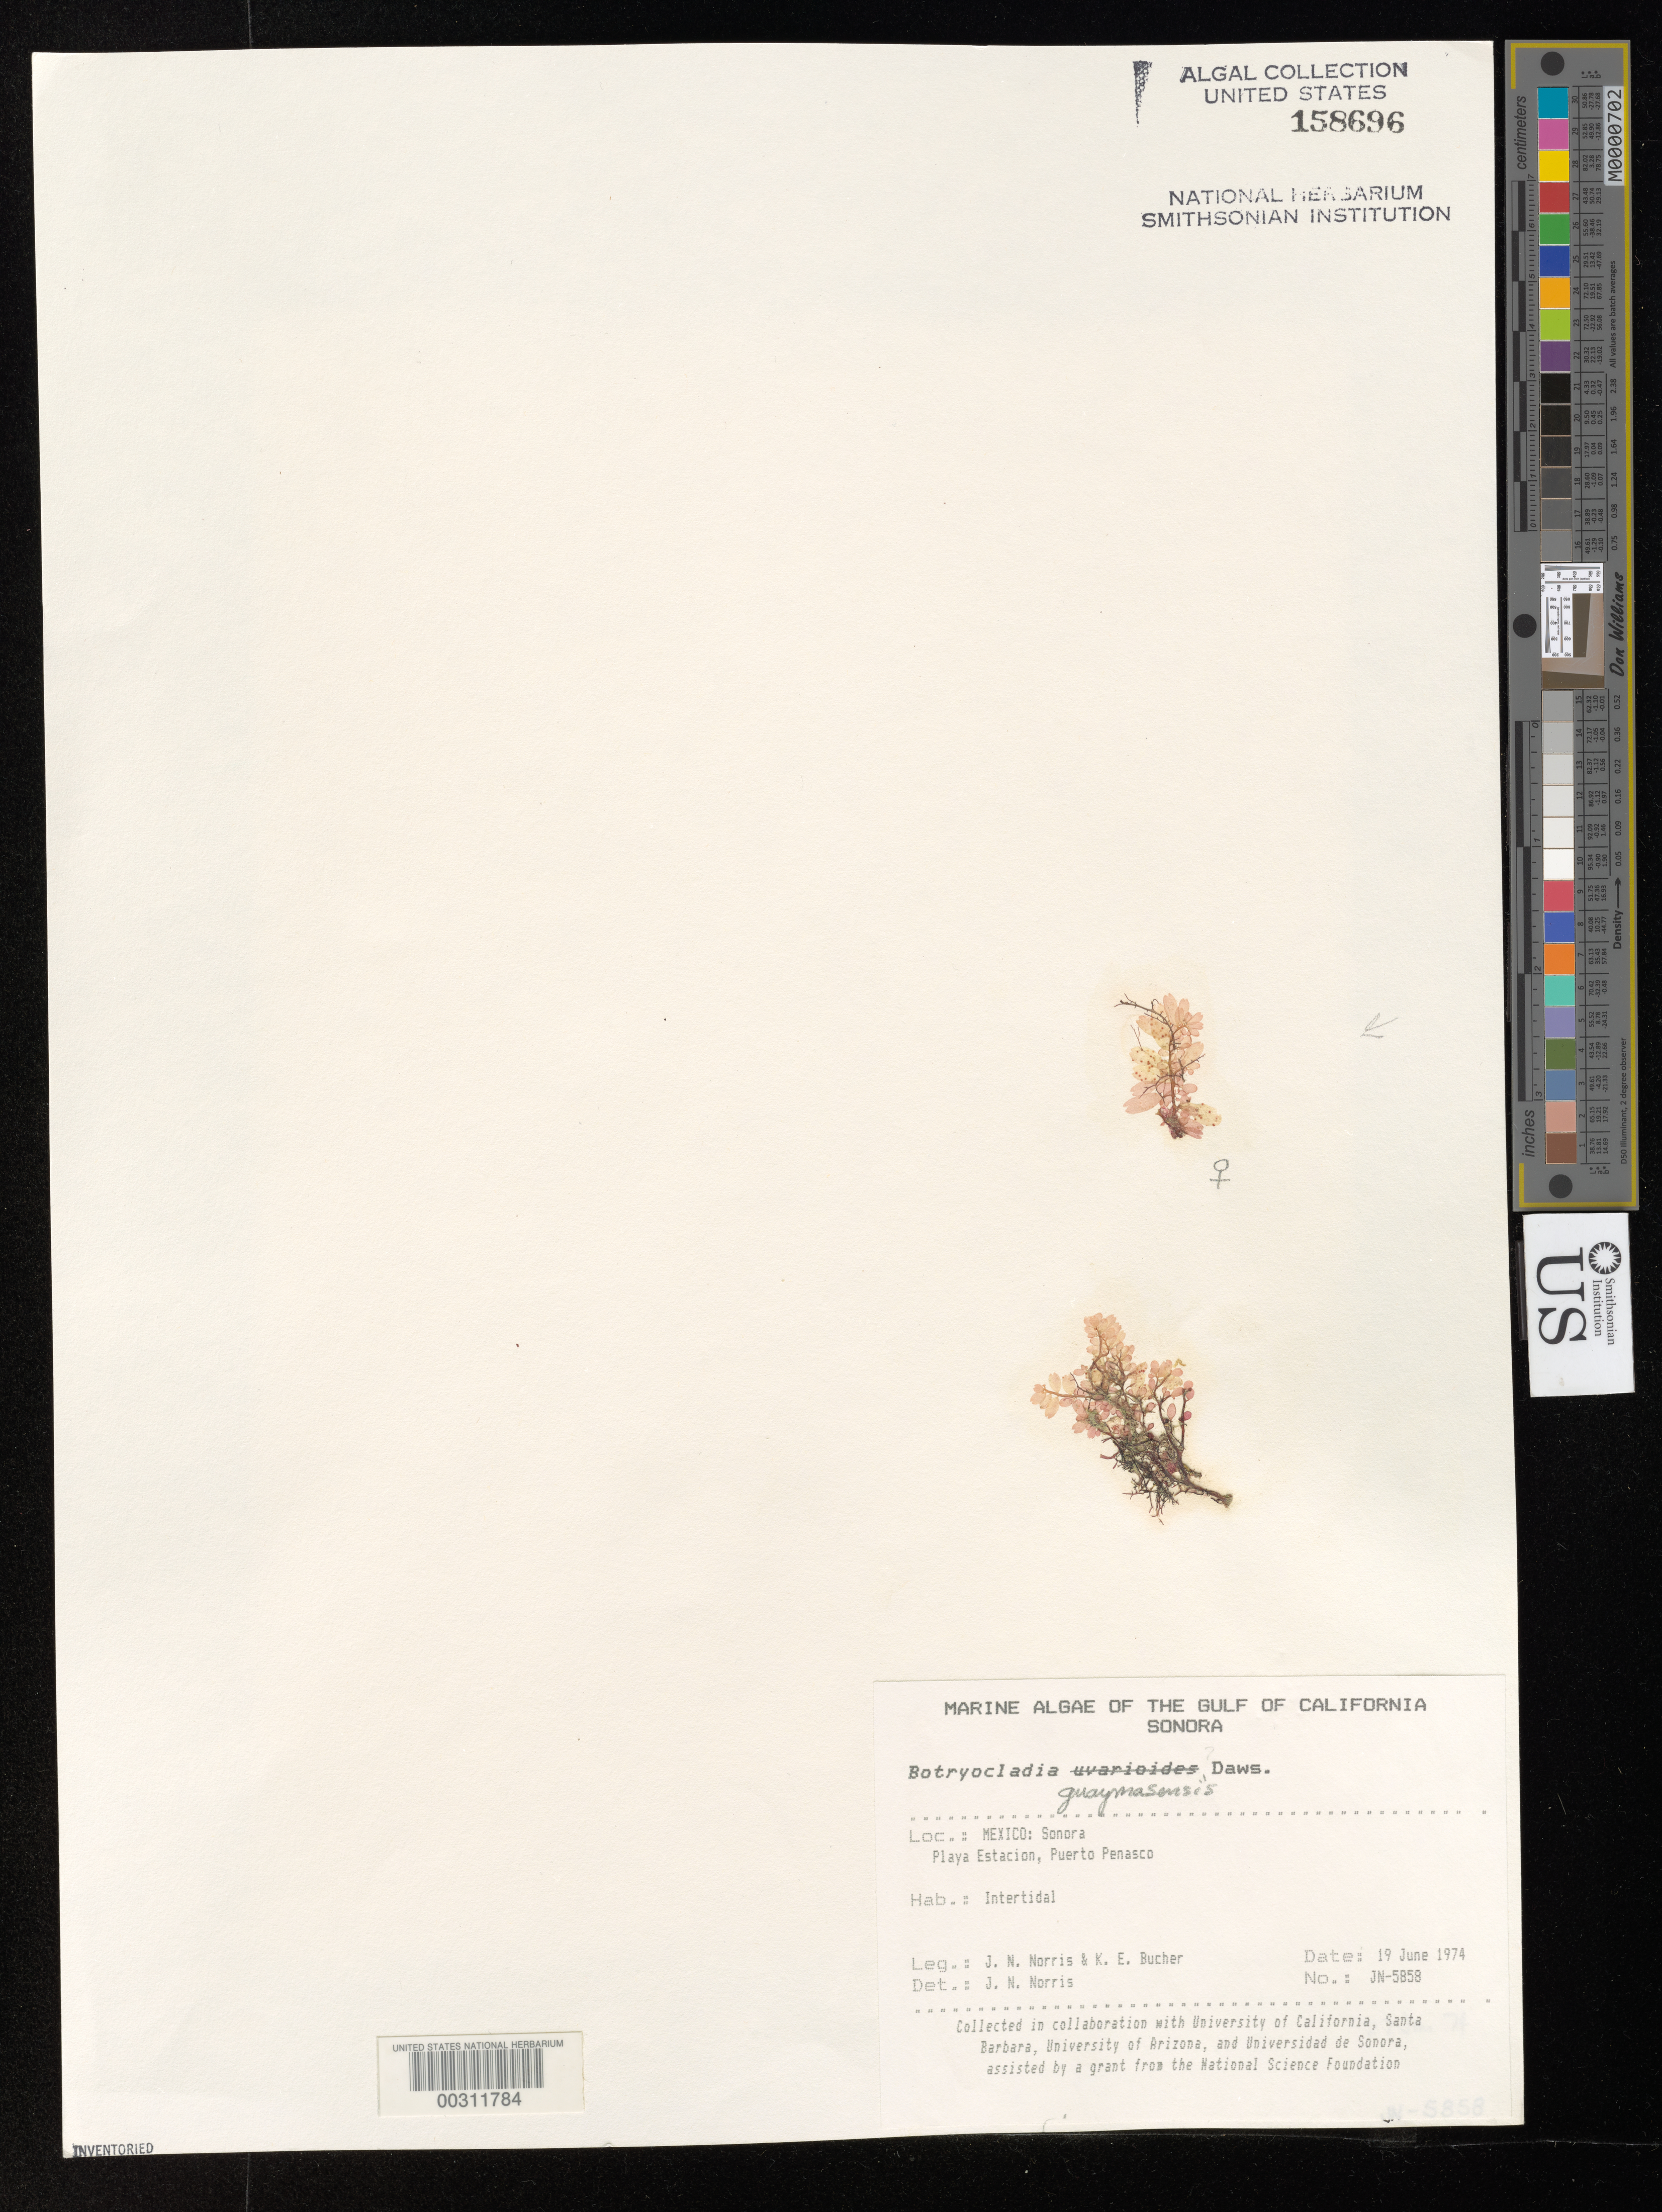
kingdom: Plantae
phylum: Rhodophyta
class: Florideophyceae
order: Rhodymeniales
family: Rhodymeniaceae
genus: Botryocladia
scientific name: Botryocladia guaymasensis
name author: E.Y. Dawson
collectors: J. N. Norris & K. E. Bucher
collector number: JN-5858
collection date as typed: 19 Jun 1974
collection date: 1974-06-19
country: Mexico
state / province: Sonora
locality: Playa Estacion, Puerto Penasco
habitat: Intertidal.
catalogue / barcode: US 158696